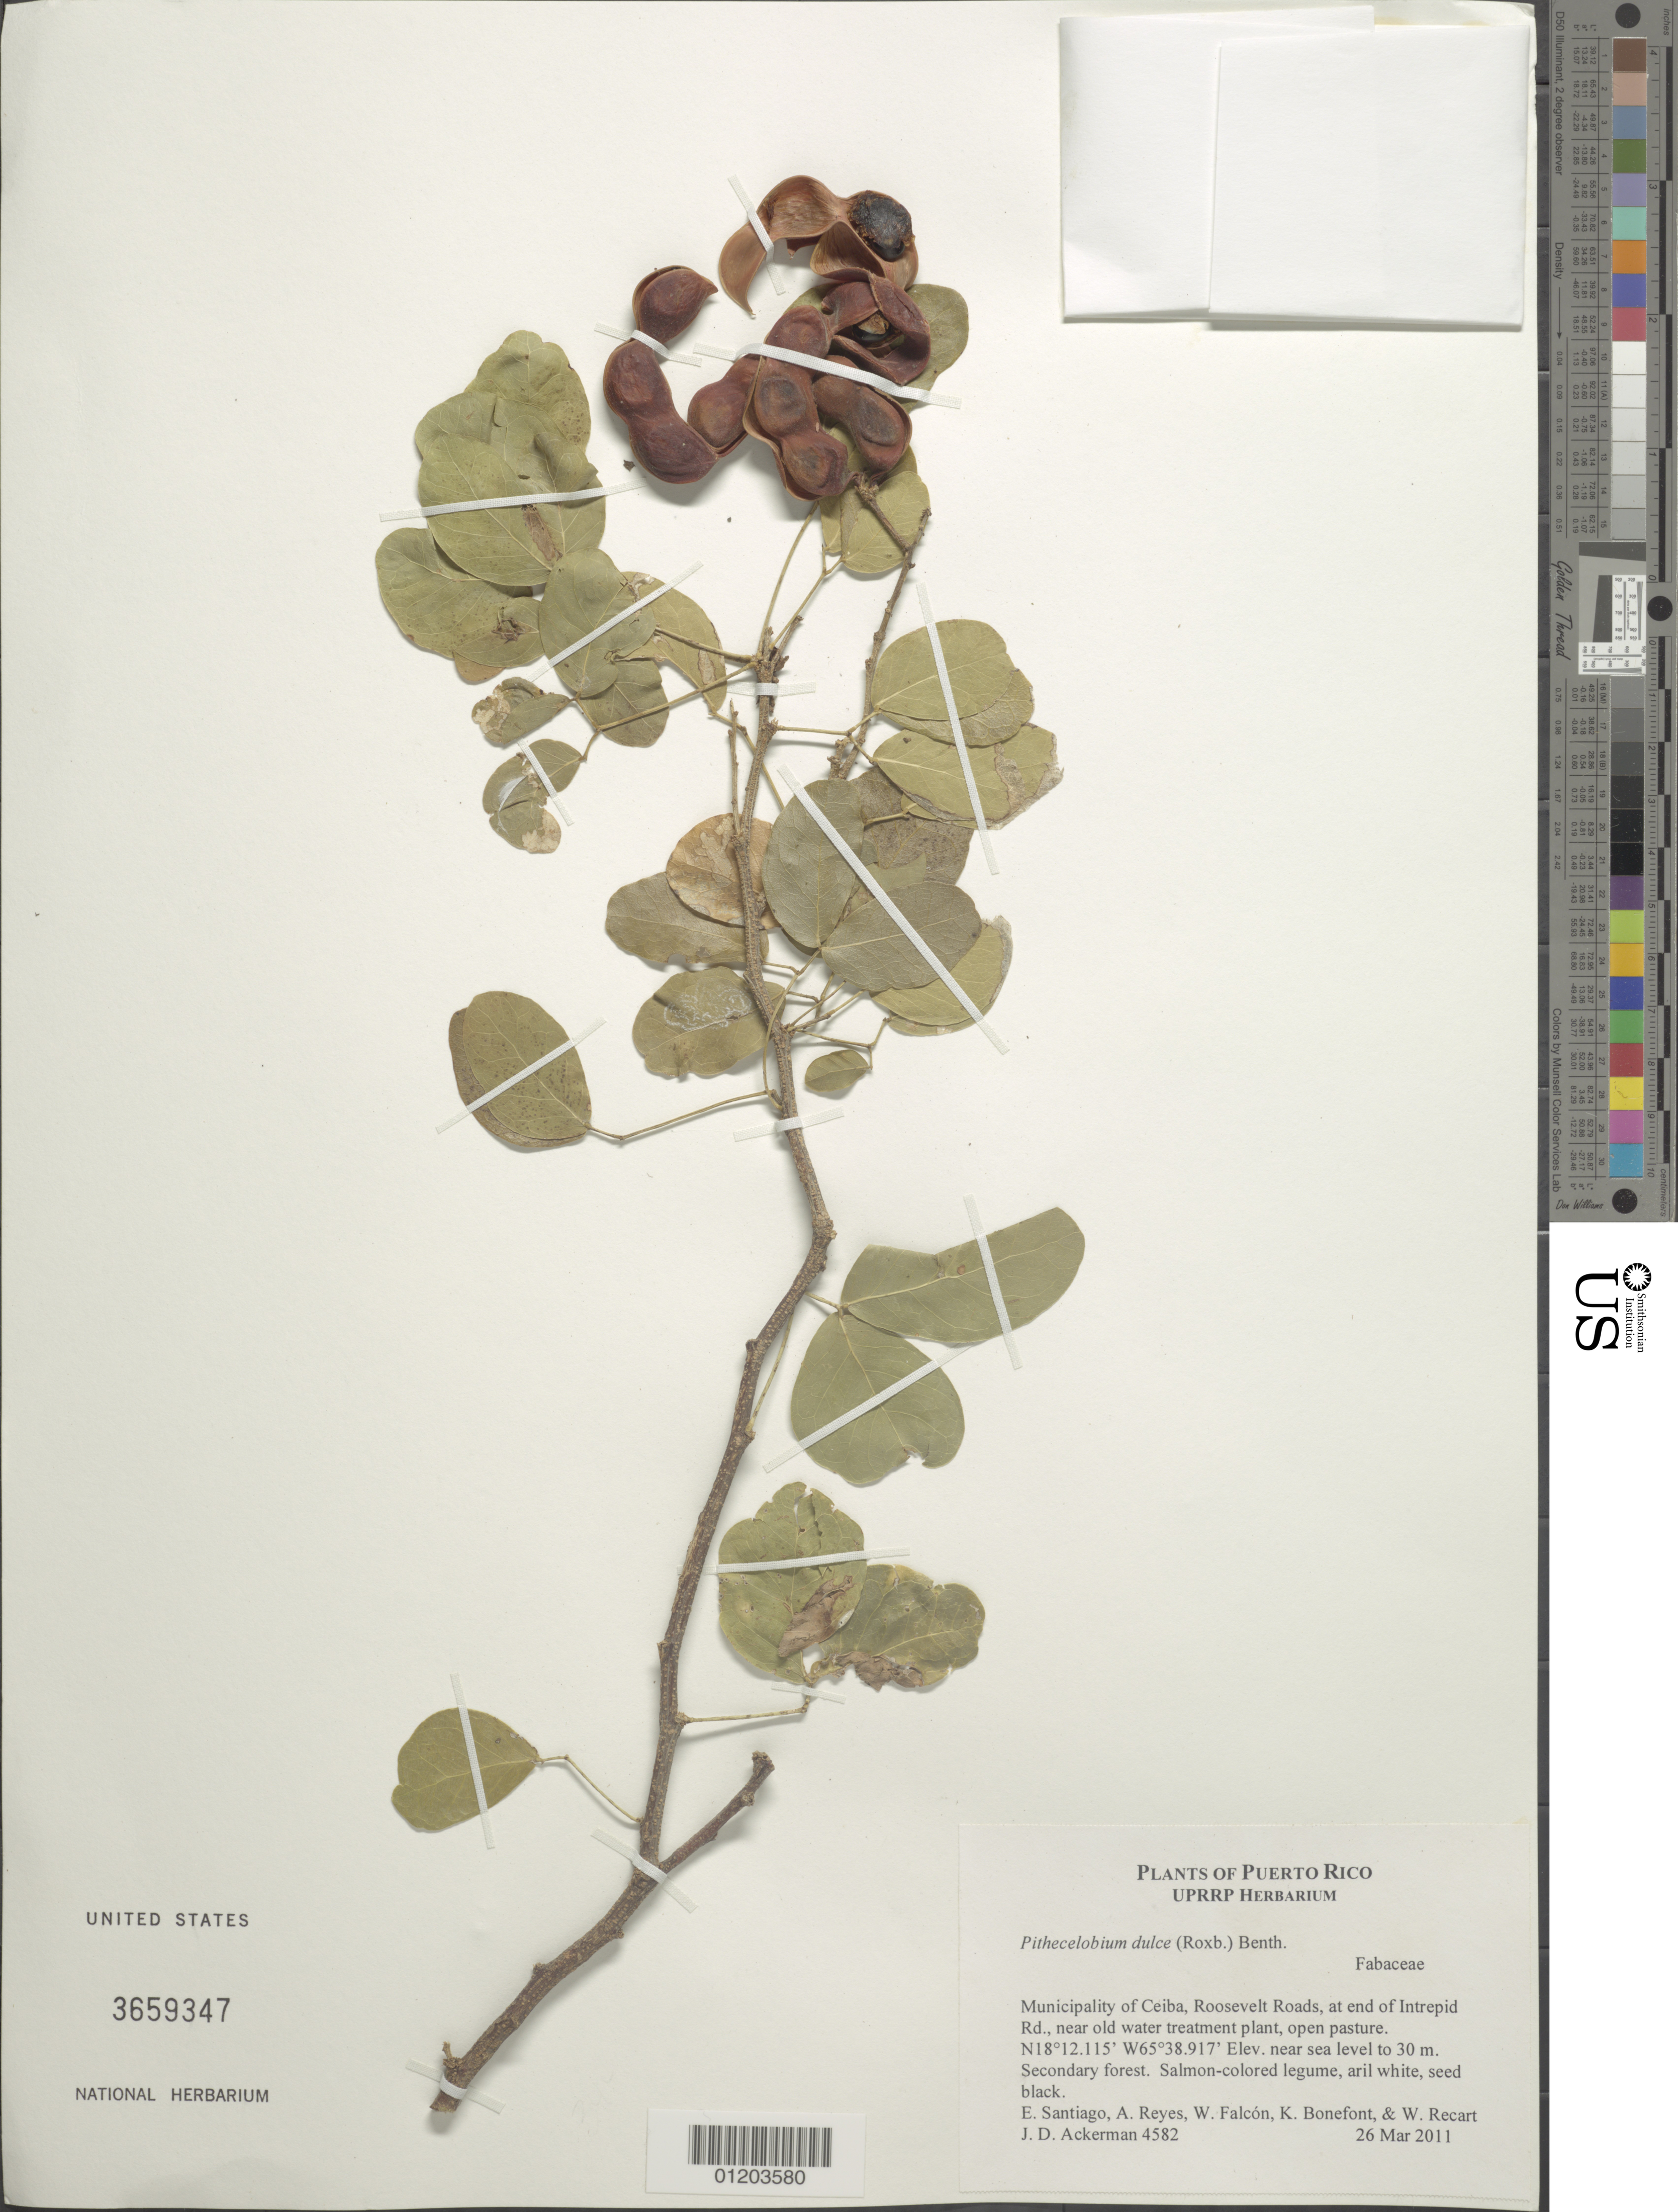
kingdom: Plantae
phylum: Tracheophyta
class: Magnoliopsida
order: Fabales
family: Fabaceae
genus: Pithecellobium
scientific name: Pithecellobium dulce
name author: (Roxb.) Benth.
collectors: J. D. Ackerman, E. Santiago, A. Reyes, W. Falcón, K. Bonefont & W. Recart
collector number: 4582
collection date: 2011-03-26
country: Puerto Rico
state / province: Ceiba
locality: Roosevelt Roads, at end of Intrepid Rd., near old water treatment plant.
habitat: Open pasture. Secondary forest.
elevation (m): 0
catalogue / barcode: US 3659347